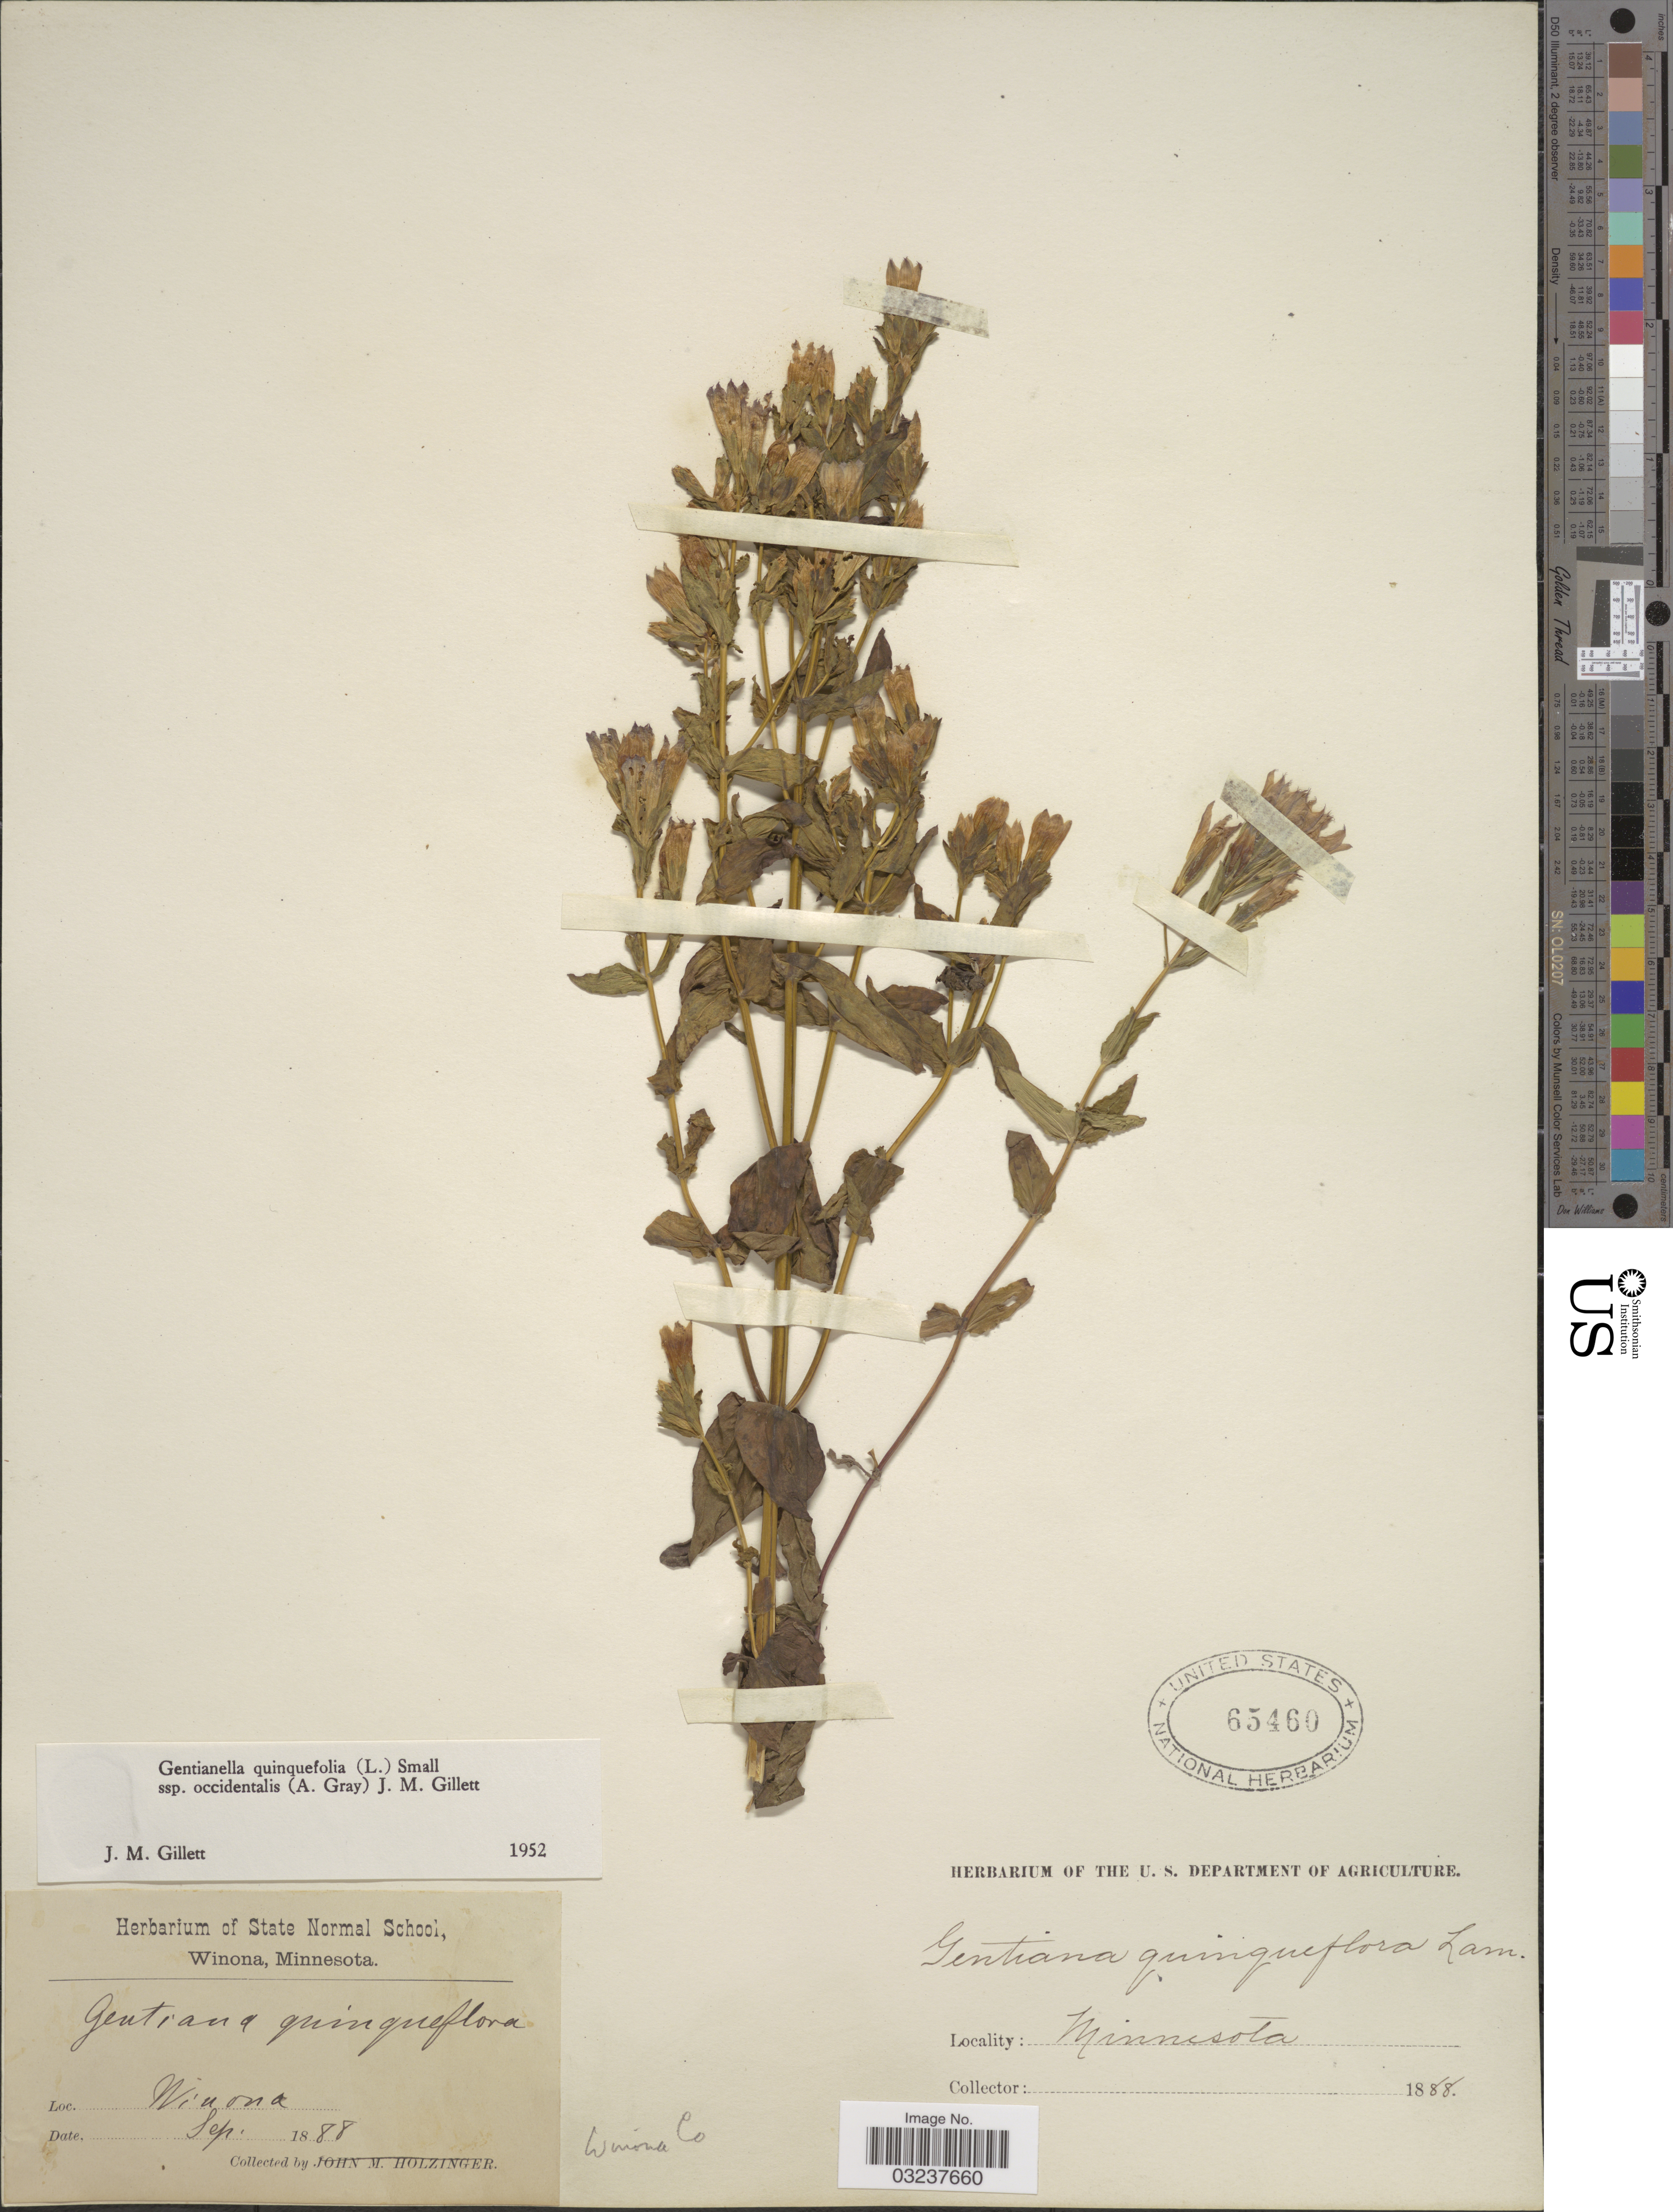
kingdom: Plantae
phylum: Tracheophyta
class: Magnoliopsida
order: Gentianales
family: Gentianaceae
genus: Gentianella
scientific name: Gentianella quinquefolia subsp. occidentalis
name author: (A. Gray) J.M. Gillett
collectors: Ex herb. of State Normal School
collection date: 1888-09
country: United States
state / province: Minnesota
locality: Winona, Winona Co.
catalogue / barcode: US 65460